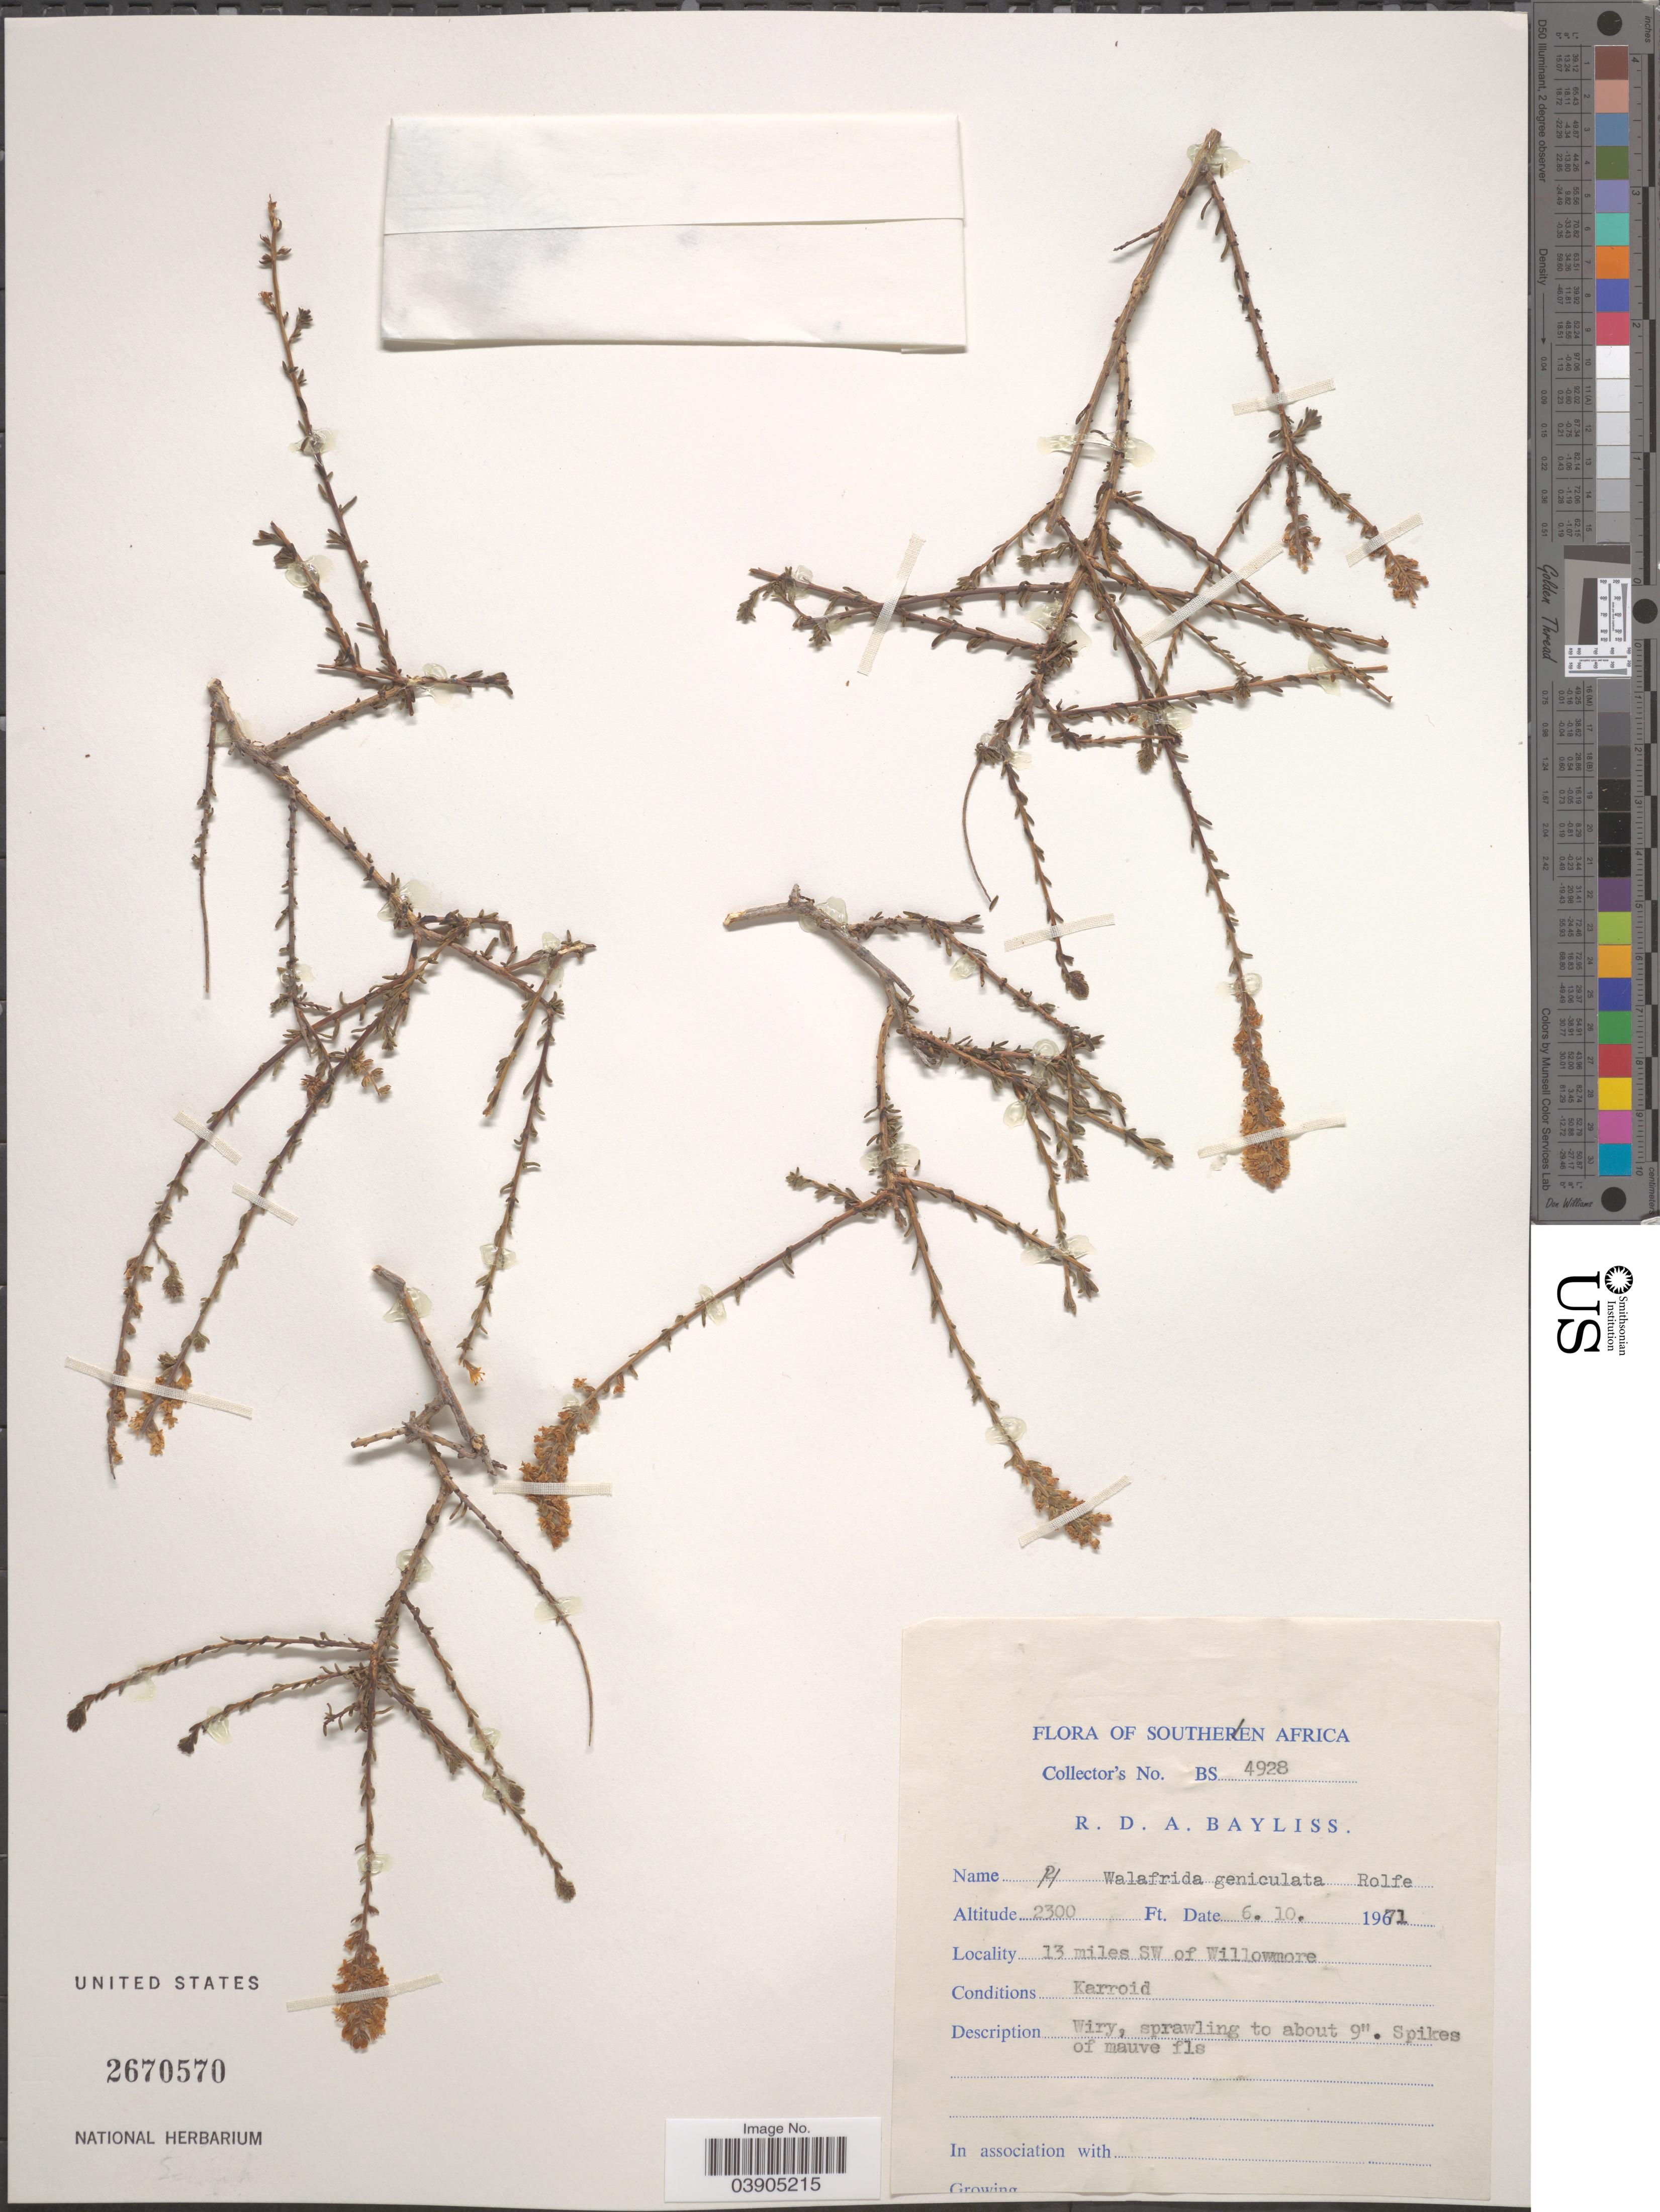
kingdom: Plantae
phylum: Tracheophyta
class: Magnoliopsida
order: Lamiales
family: Scrophulariaceae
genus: Selago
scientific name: Selago geniculata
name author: L. f.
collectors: R. Bayliss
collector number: BS4928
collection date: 1971-10-06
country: South Africa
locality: Southern Africa. 13 miles SW of Willowmore.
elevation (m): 701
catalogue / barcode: US 2670570